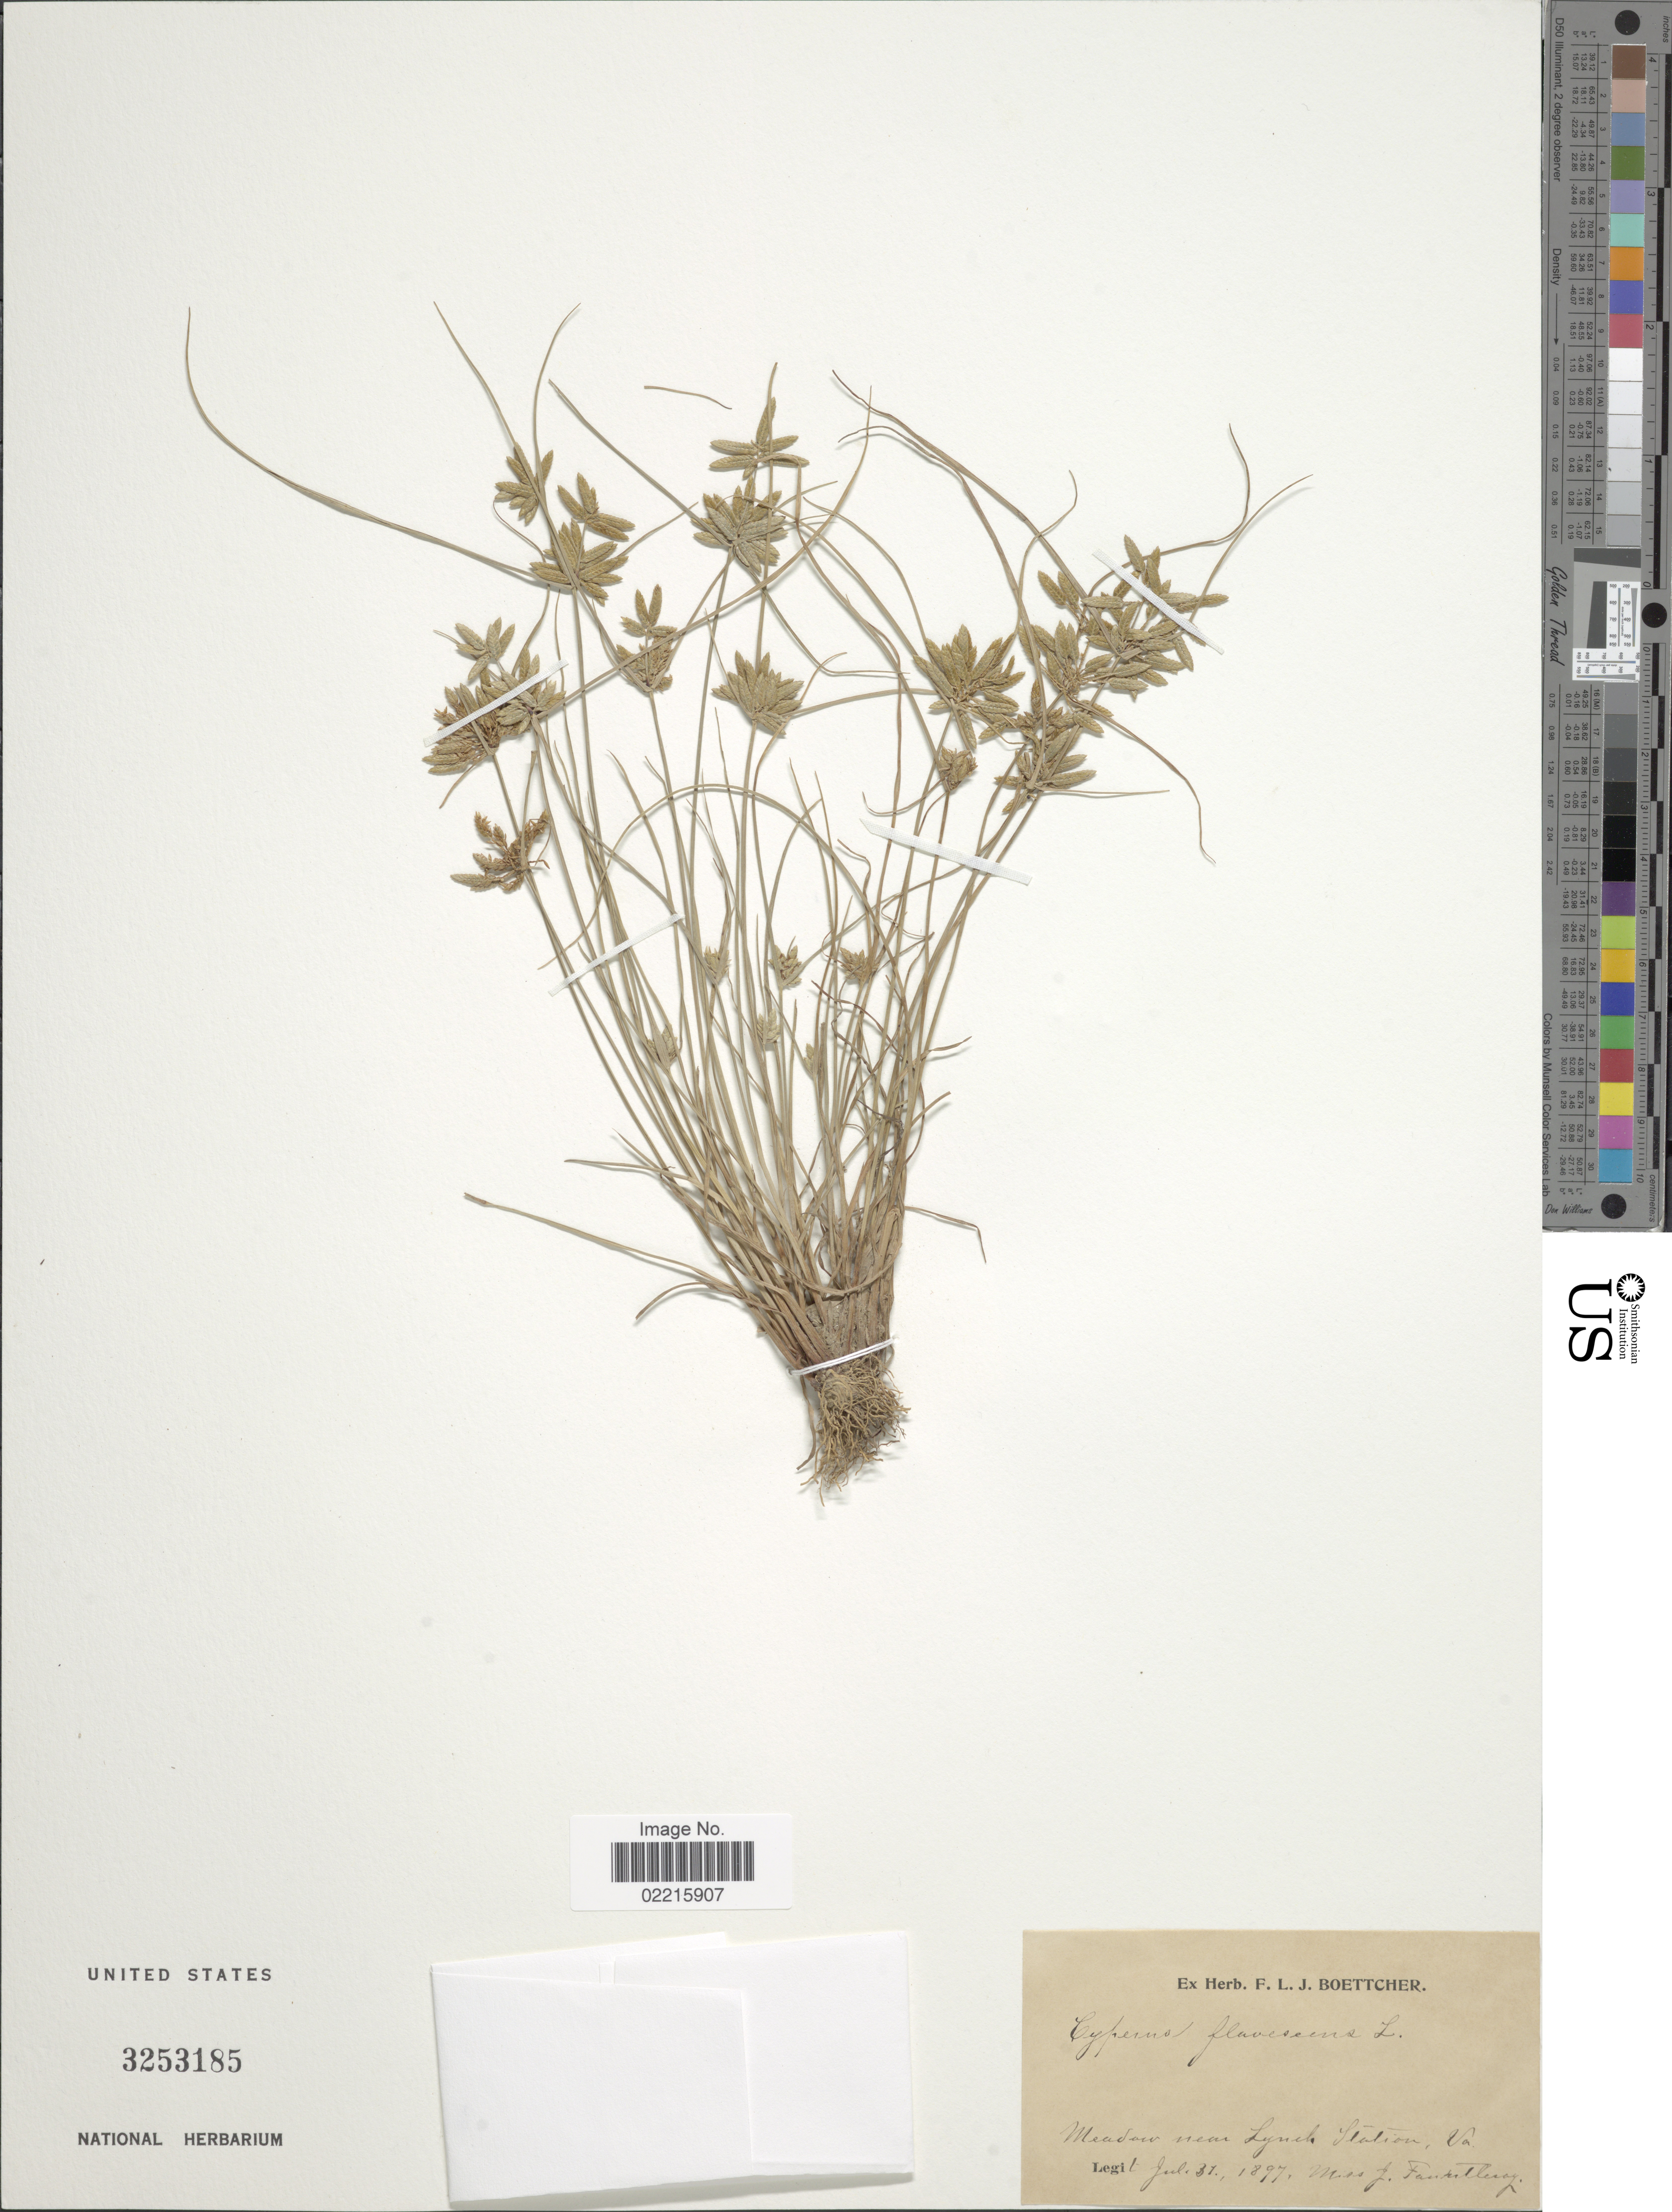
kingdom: Plantae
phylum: Tracheophyta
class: Liliopsida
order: Poales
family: Cyperaceae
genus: Cyperus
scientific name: Cyperus flavescens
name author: L.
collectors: J. Fauntleroy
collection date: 1897-07-31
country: United States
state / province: Virginia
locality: Meadow near Lynch Station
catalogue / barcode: US 3253185